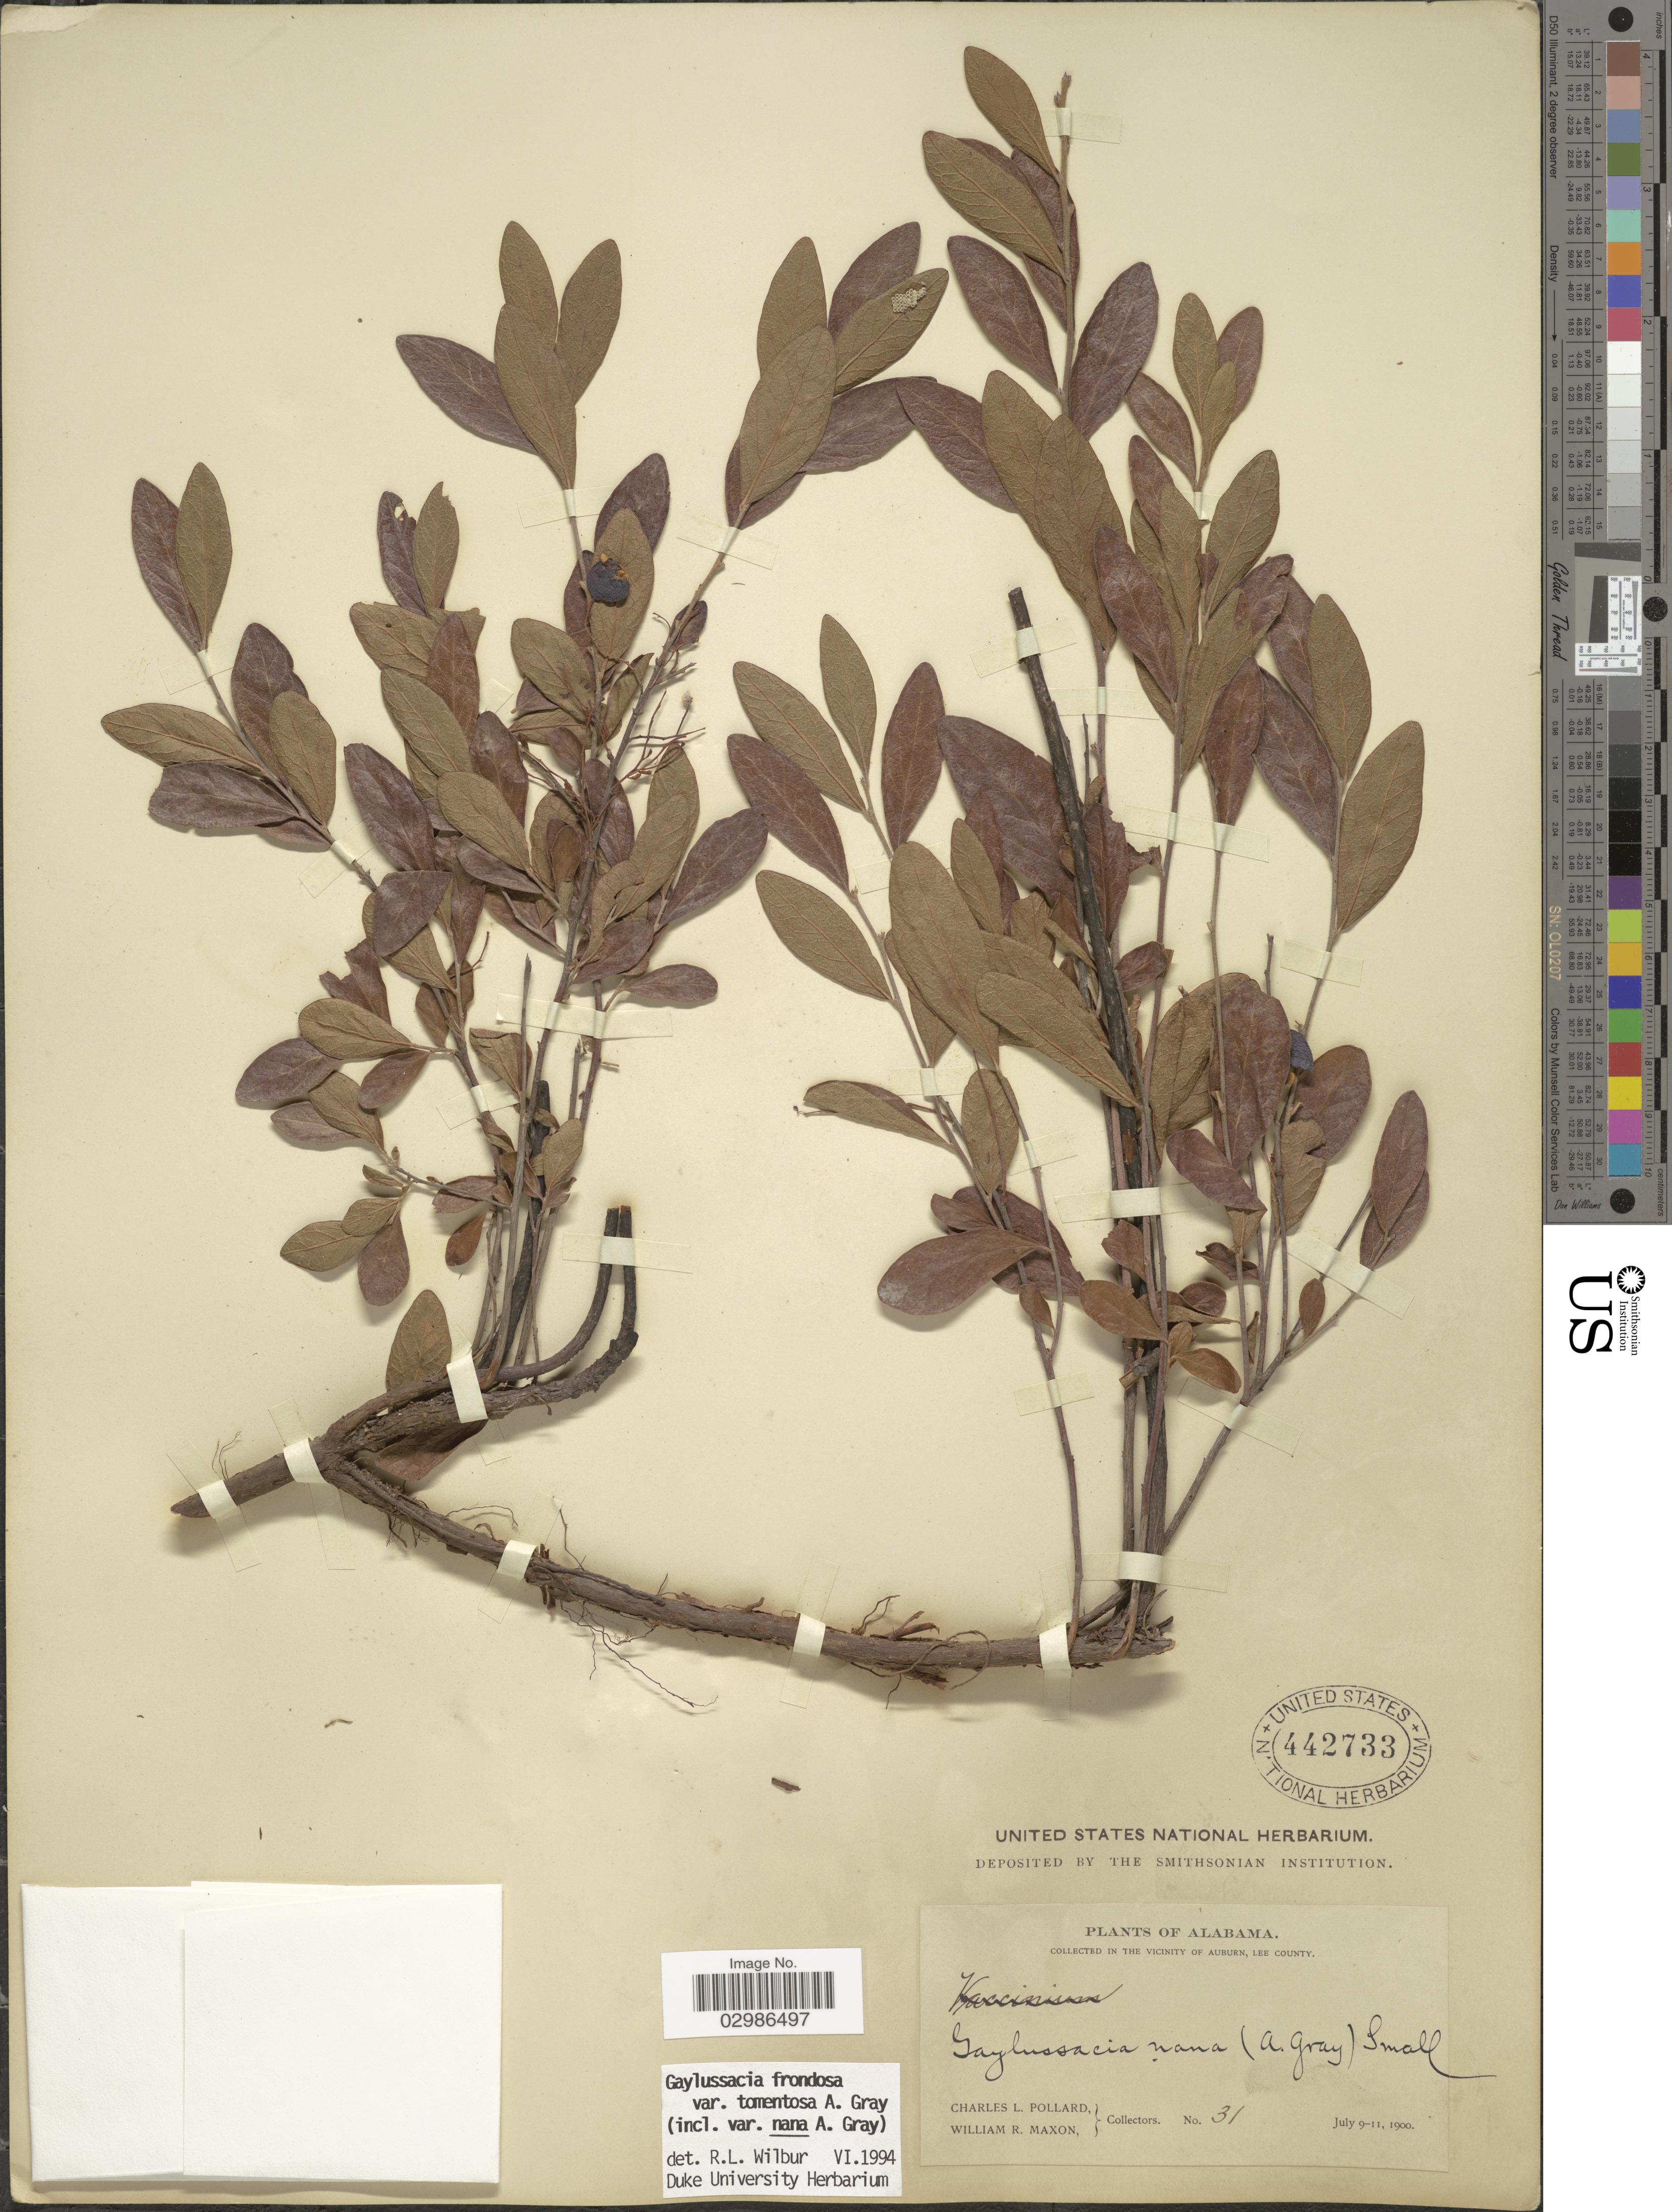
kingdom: Plantae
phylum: Tracheophyta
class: Magnoliopsida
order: Ericales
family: Ericaceae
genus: Gaylussacia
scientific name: Gaylussacia frondosa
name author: (L.) Torr. & A. Gray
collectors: C. L. Pollard & W. R. Maxon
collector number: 31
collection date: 1900-07-09/1900-07-11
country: United States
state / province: Alabama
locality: In the vicinity of Auburn, Lee County.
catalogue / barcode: US 442733